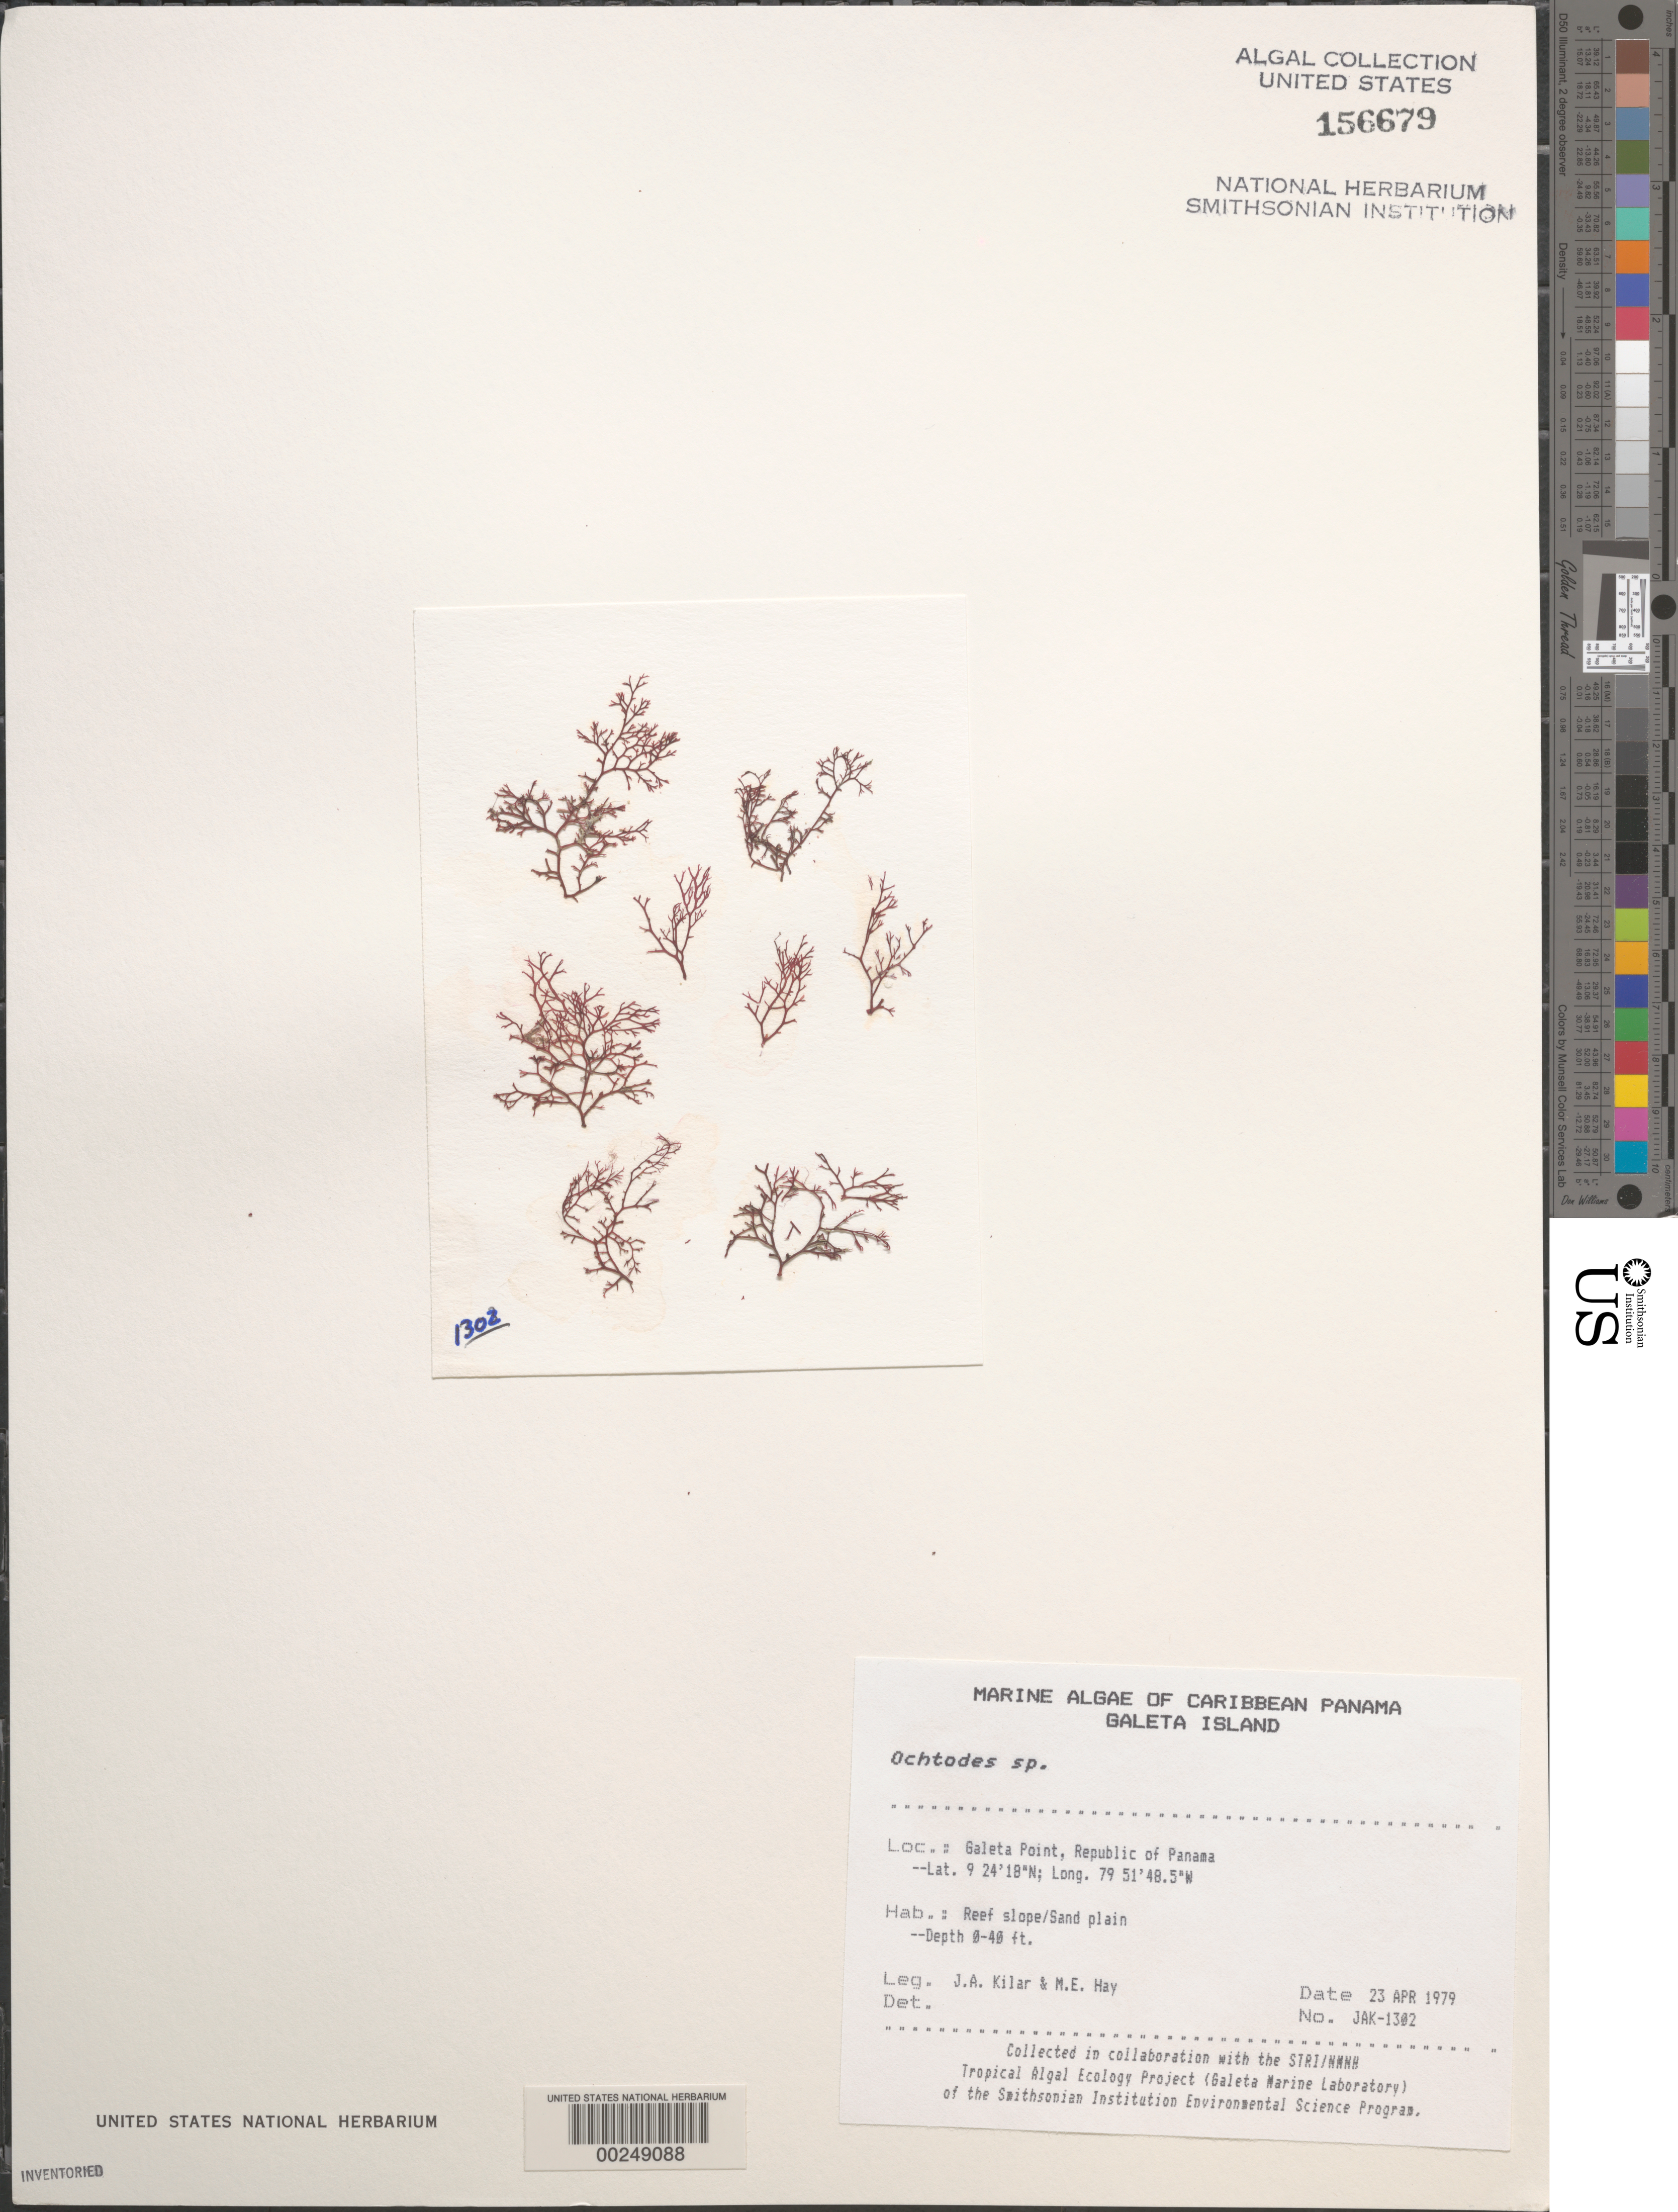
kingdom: Plantae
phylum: Rhodophyta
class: Florideophyceae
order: Gigartinales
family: Rhizophyllidaceae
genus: Ochtodes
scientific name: Ochtodes sp.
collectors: J. A. Kilar & M. E. Hay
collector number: JAK-1302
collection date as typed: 23 Apr 1979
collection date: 1979-04-23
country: Panama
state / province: Colón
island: Galeta Island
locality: Galeta Point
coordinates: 9 24' 18" N, 79 51' 48.5" W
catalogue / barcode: US 156679